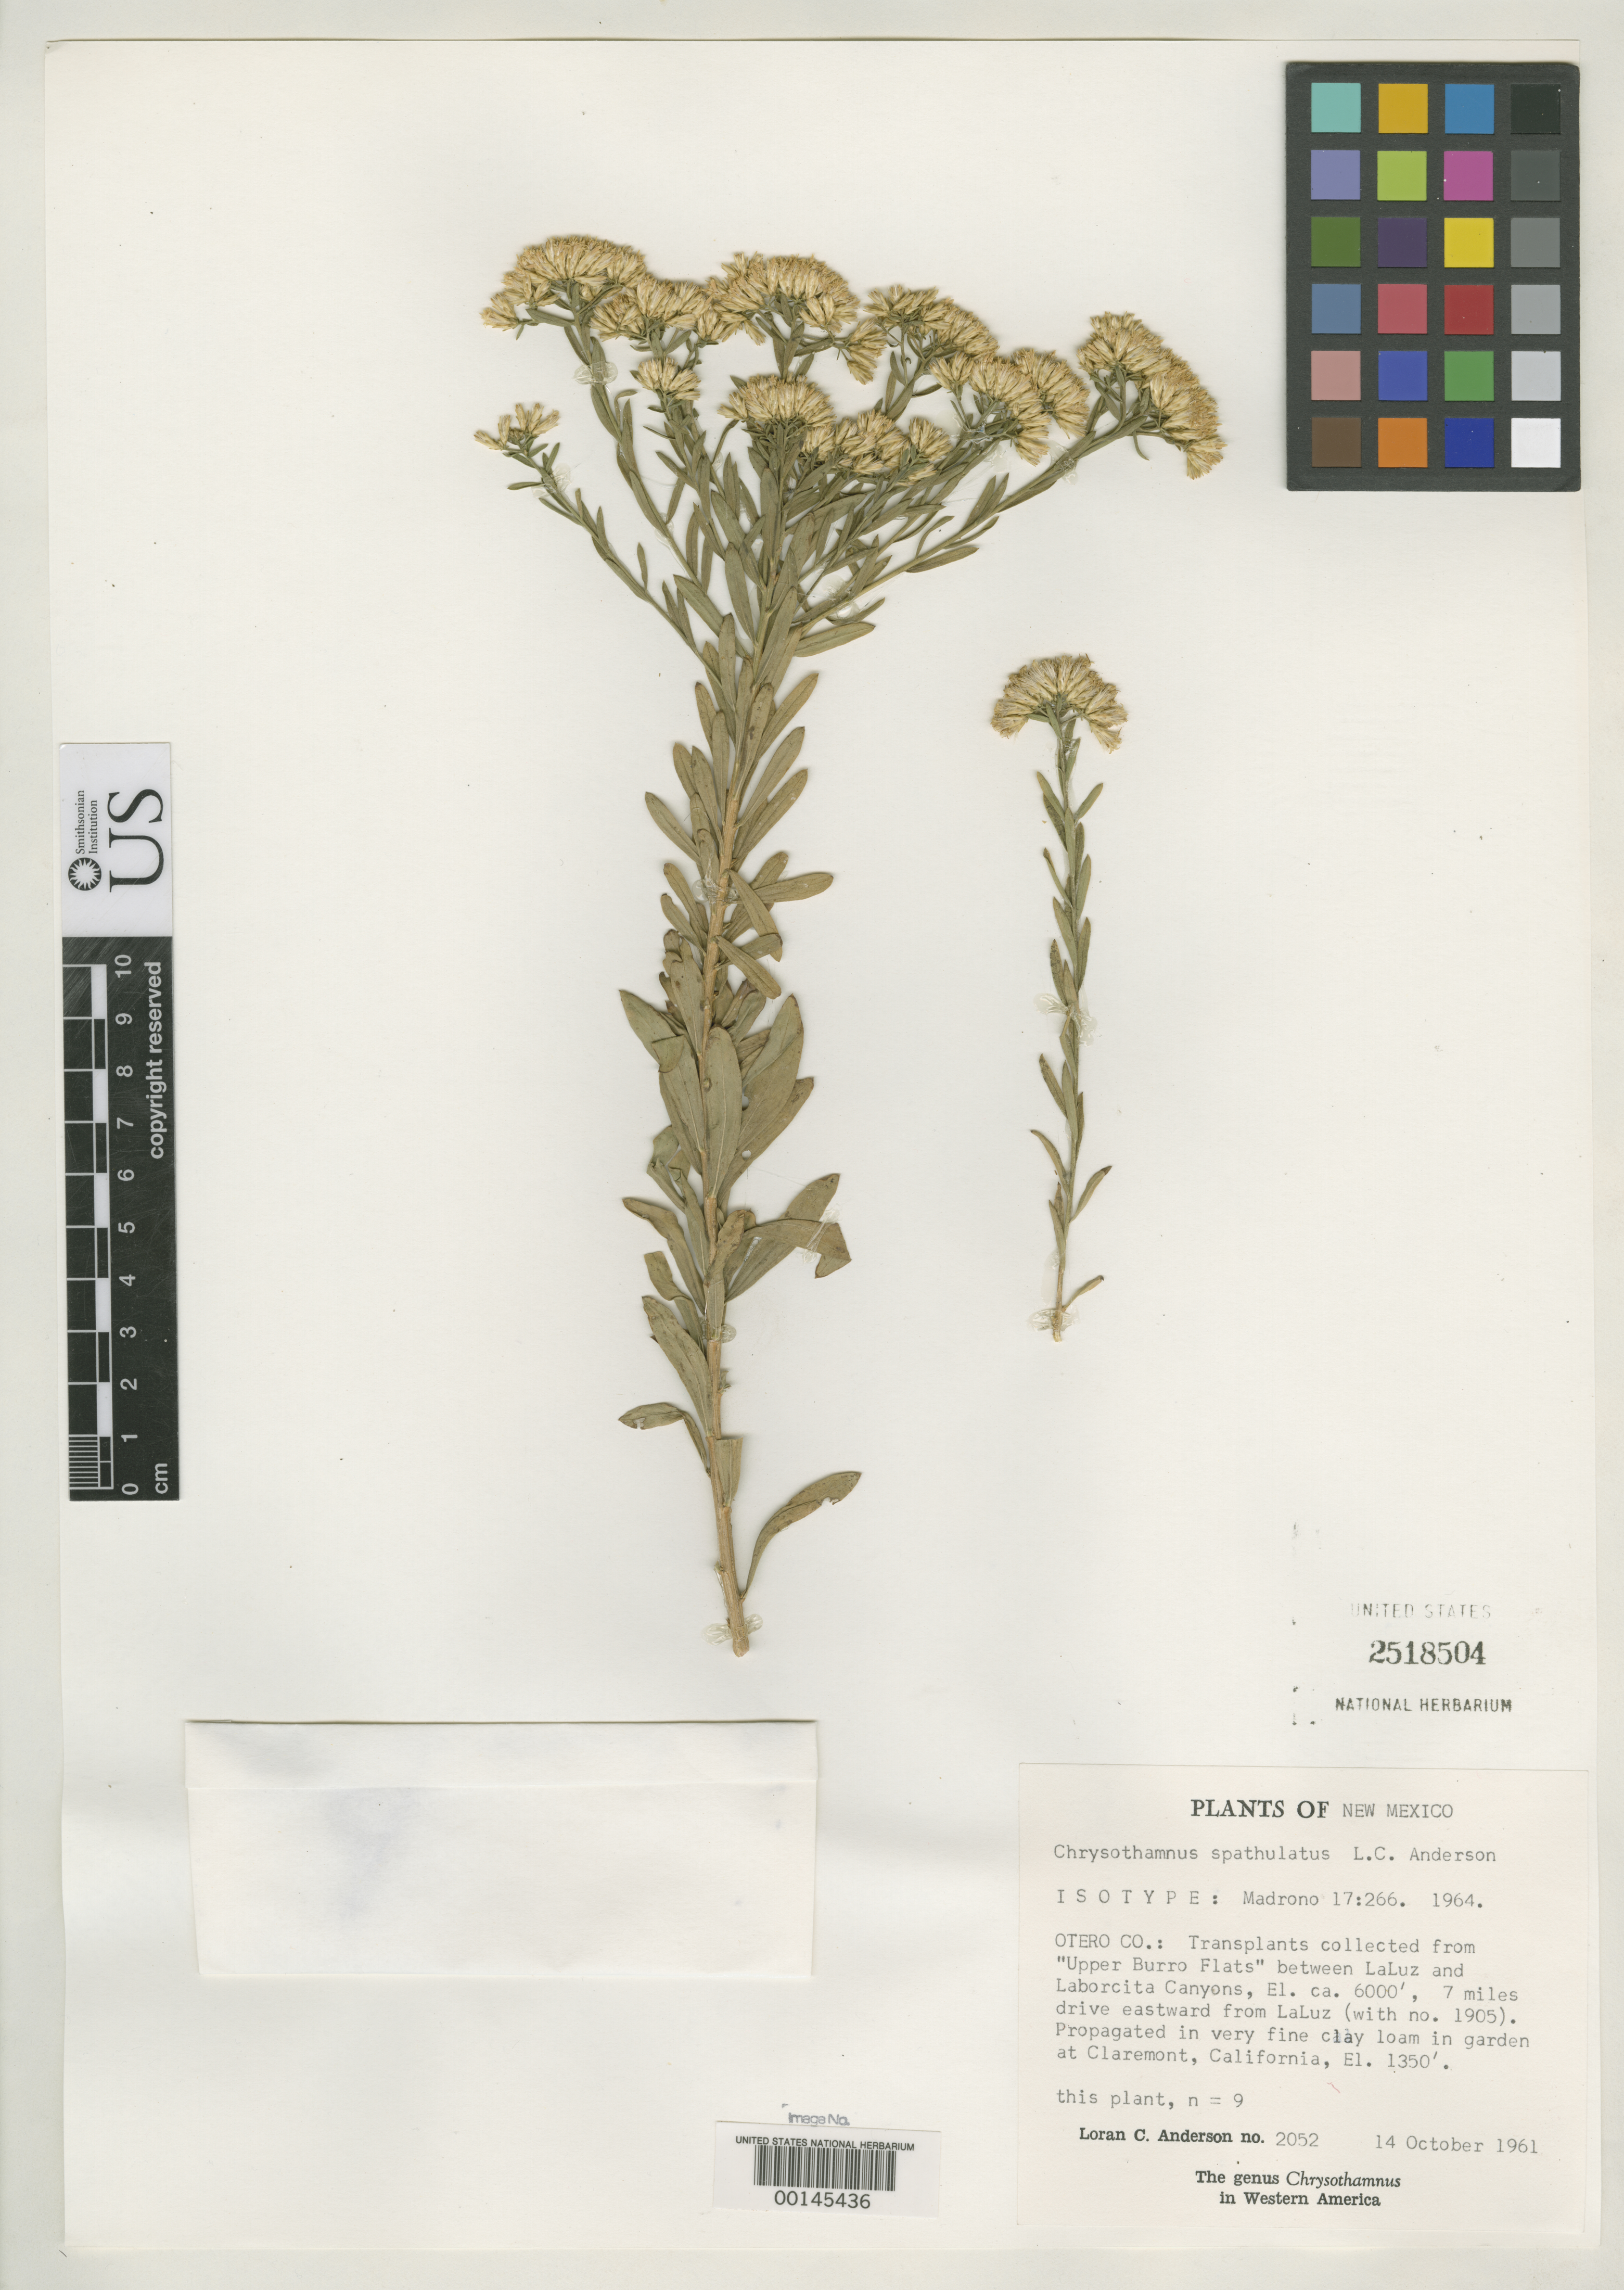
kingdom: Plantae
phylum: Tracheophyta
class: Magnoliopsida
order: Asterales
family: Asteraceae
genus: Chrysothamnus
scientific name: Chrysothamnus spathulatus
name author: L.C. Anderson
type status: Isotype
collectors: L. C. Anderson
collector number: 2052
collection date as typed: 14 Oct 1961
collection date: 1961-10-14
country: United States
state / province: New Mexico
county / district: Otero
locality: "Upper Burro Flats", between Laluz & Laborcita Canyons; alt. ca. 6000 ft.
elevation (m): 1829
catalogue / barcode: US 2518504